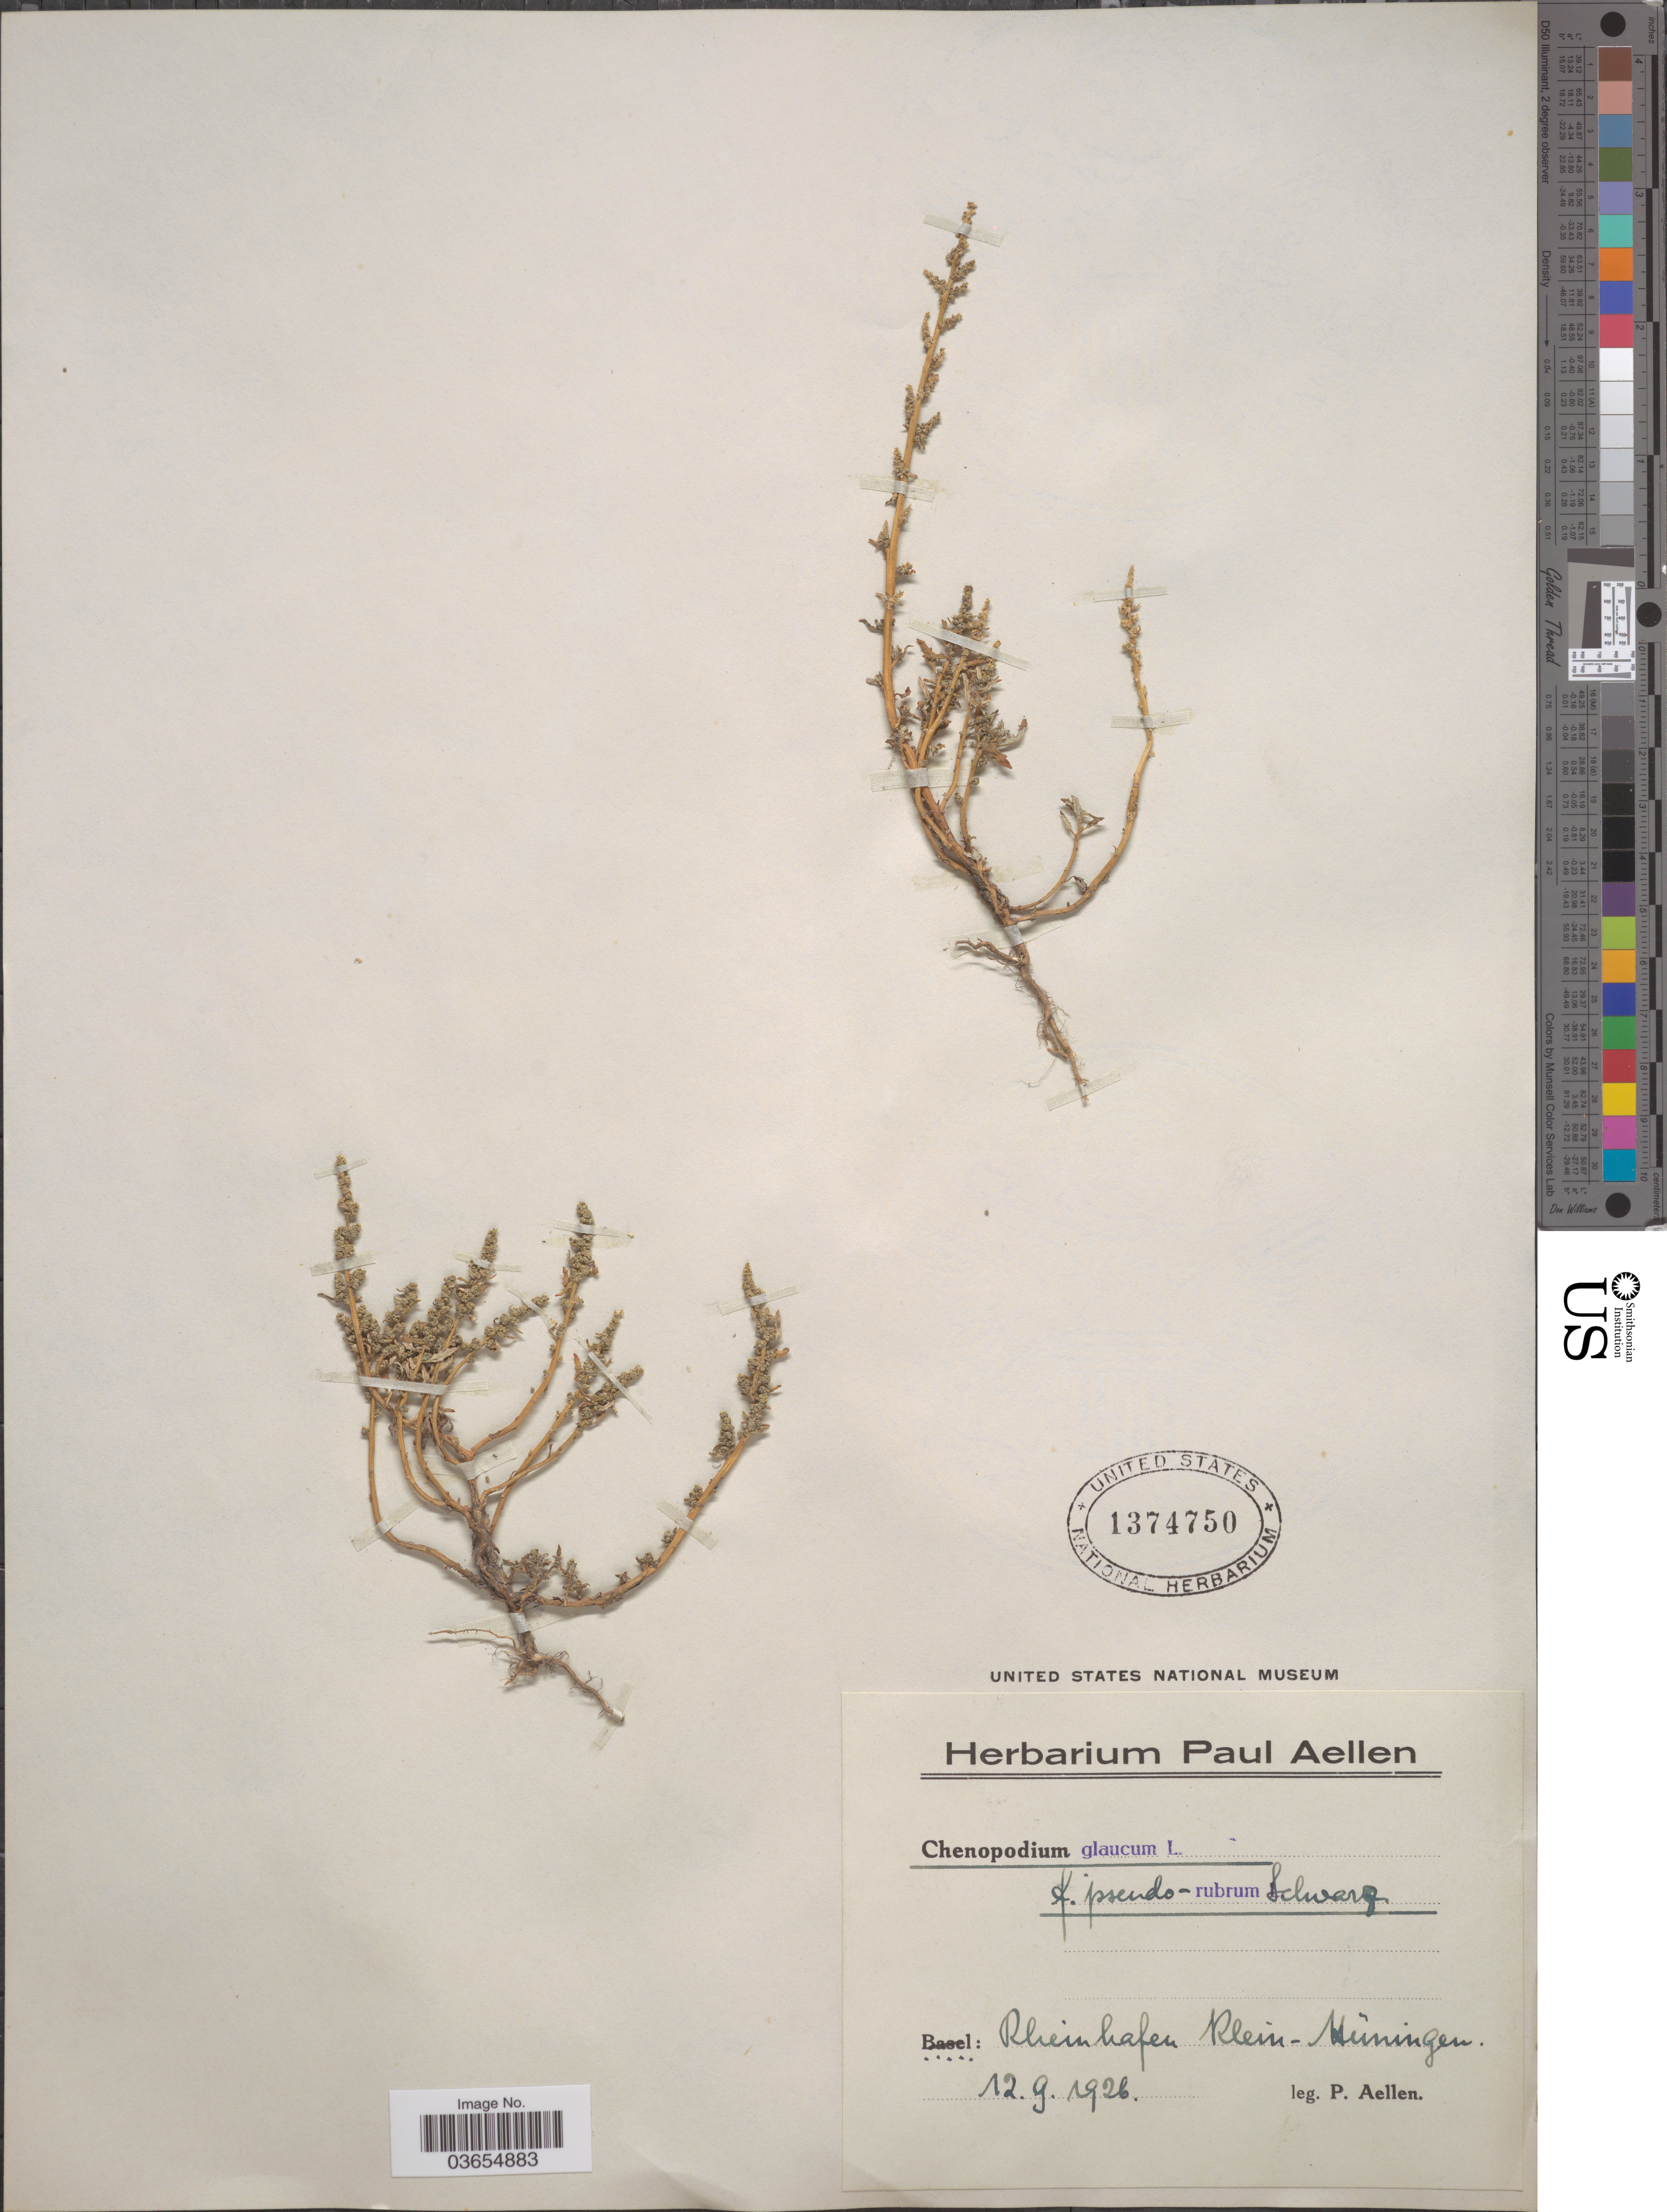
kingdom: Plantae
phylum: Tracheophyta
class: Magnoliopsida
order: Caryophyllales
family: Amaranthaceae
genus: Chenopodium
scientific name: Chenopodium glaucum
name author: L.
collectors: P. Aellen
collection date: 1926-09-12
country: Switzerland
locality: Rheinhafen Klein-Hüningen.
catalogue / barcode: US 1374750